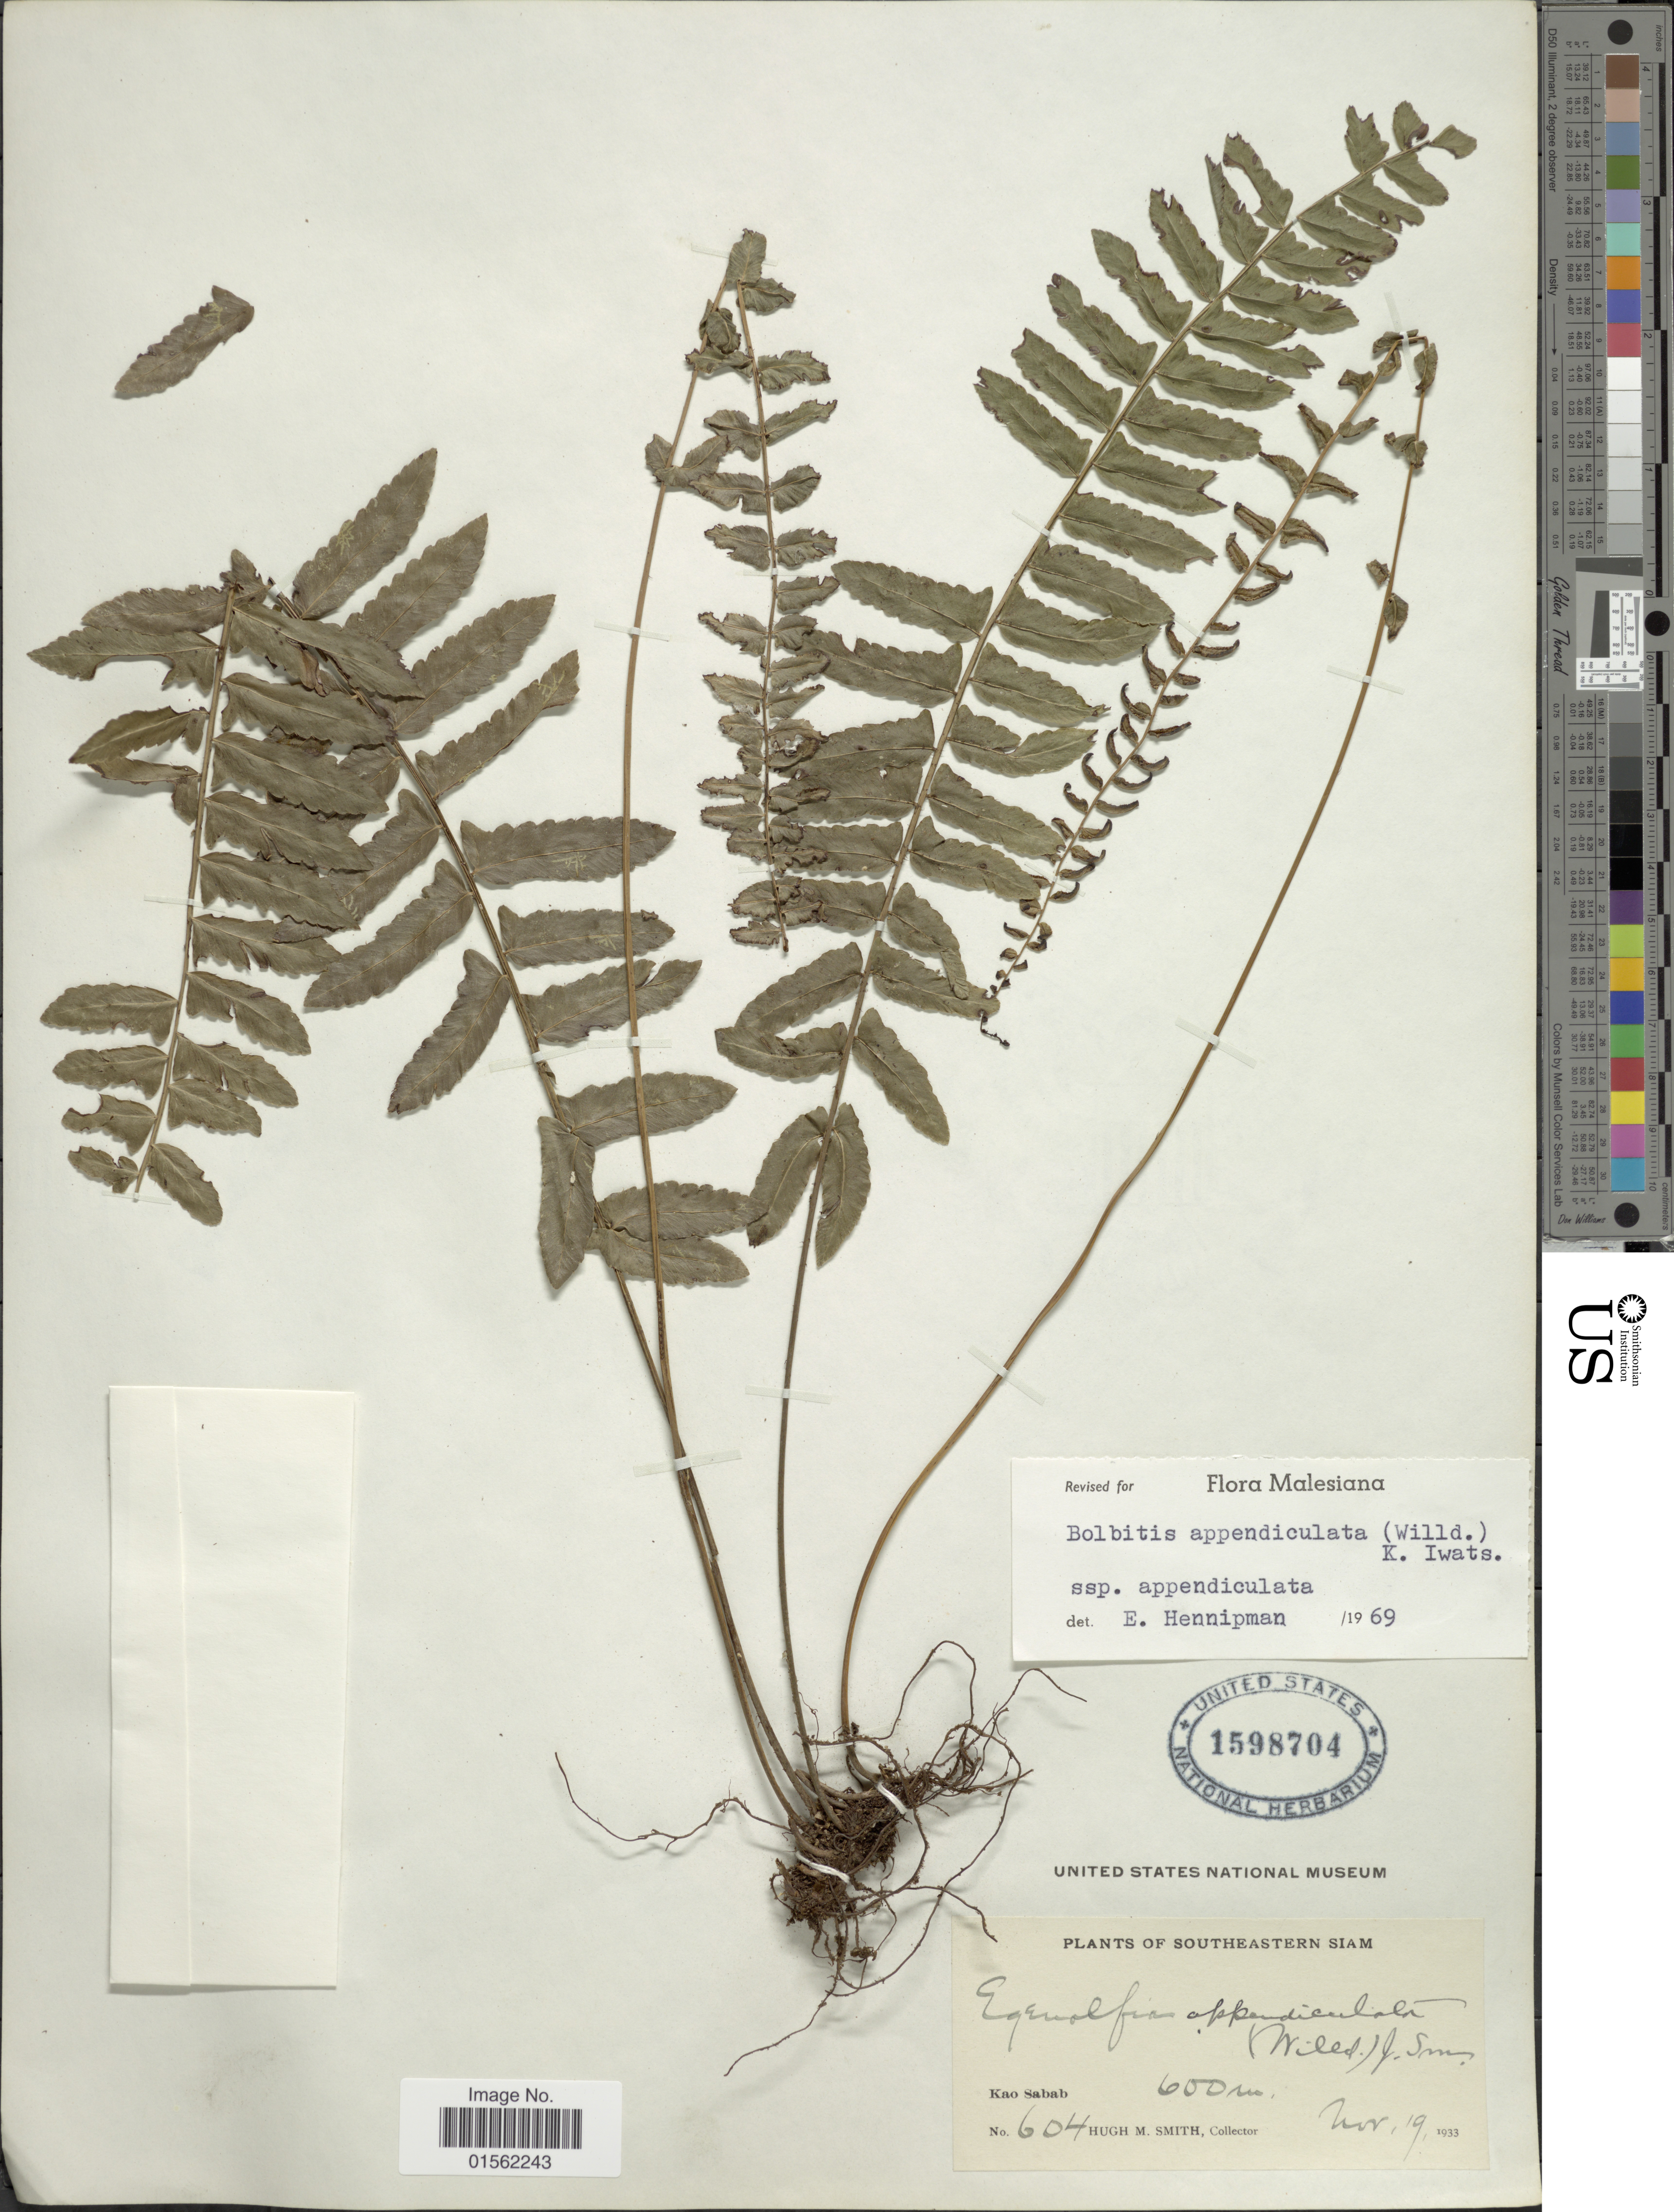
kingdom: Plantae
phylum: Tracheophyta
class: Polypodiopsida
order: Polypodiales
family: Dryopteridaceae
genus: Bolbitis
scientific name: Bolbitis appendiculata var. appendiculata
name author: (Willd.) K. Iwats.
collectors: H. M. Smith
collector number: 604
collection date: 1933-11-19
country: Thailand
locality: Southeastern Siam, Kao Sabab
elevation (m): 600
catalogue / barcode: US 1598704